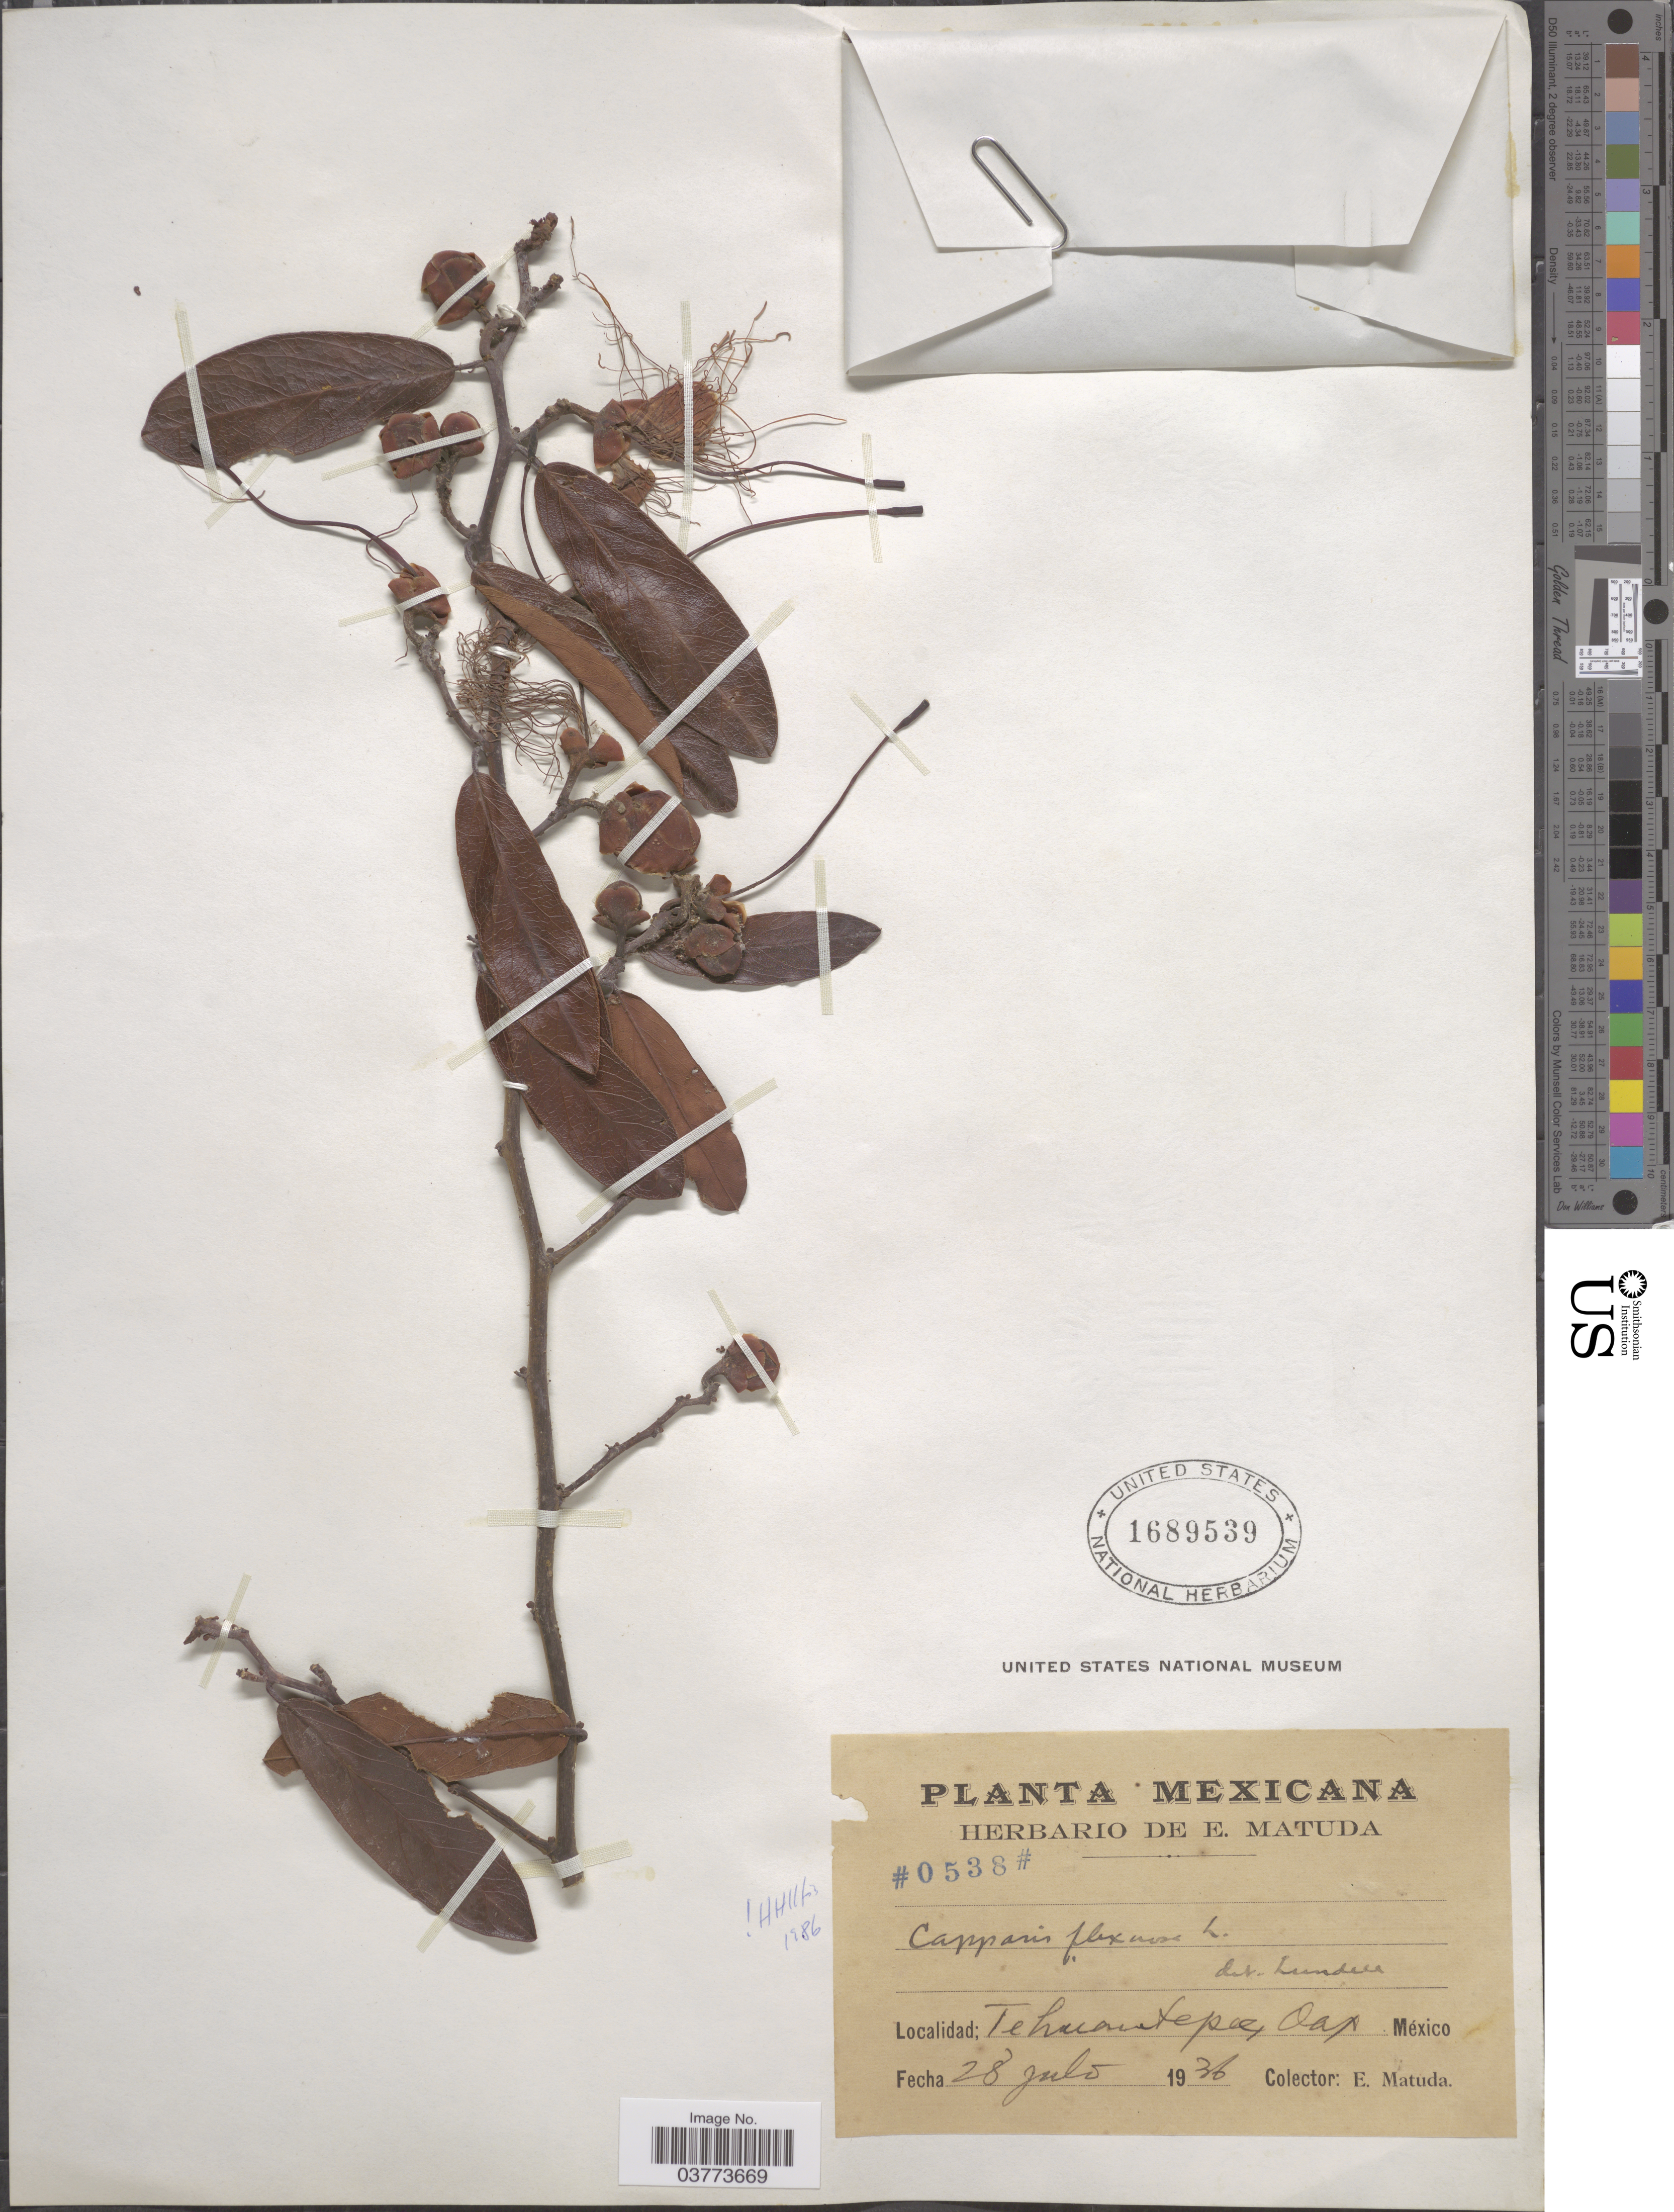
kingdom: Plantae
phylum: Tracheophyta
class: Magnoliopsida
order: Brassicales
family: Capparaceae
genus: Cynophalla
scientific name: Cynophalla flexuosa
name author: (L.) J. Presl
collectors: E. Matuda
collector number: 0538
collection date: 1936-07-28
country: Mexico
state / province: Oaxaca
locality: Tehuantepec.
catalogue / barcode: US 1689539